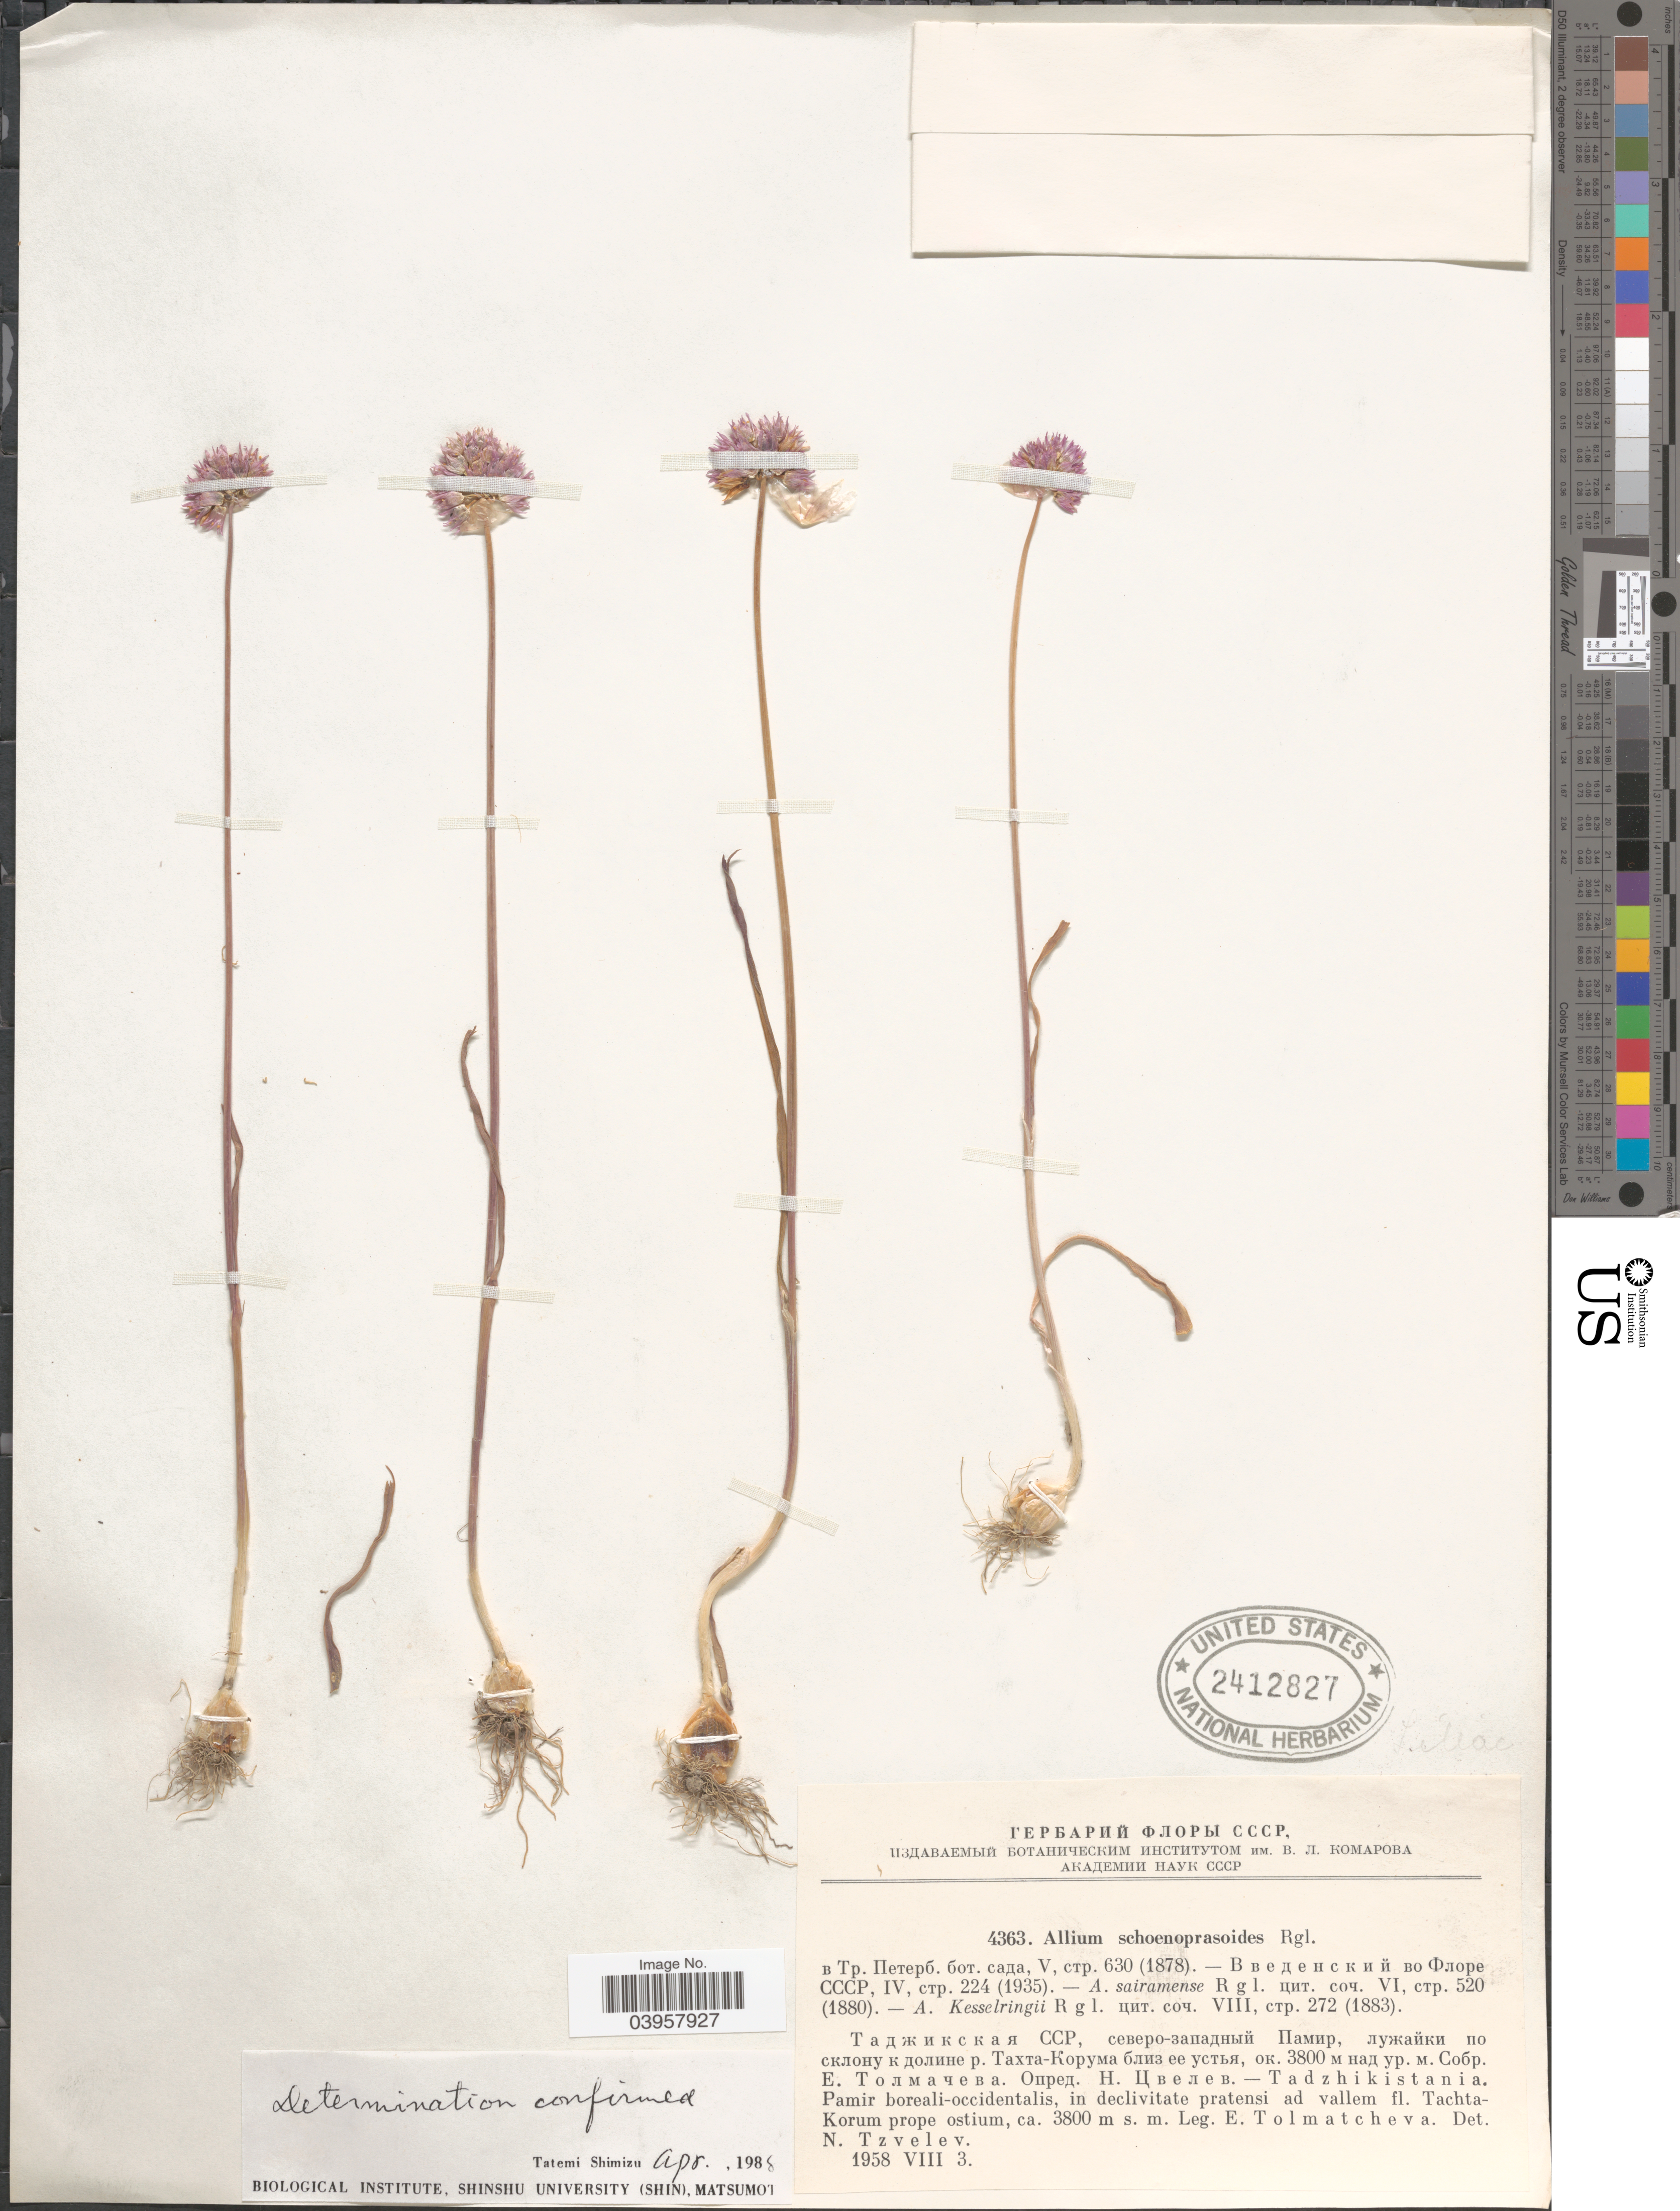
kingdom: Plantae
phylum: Tracheophyta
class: Liliopsida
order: Asparagales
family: Amaryllidaceae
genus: Allium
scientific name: Allium schoenoprasoides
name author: Regel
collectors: E. Tolmatcheva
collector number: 4363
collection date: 1958-08-03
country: Tajikistan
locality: Tadzhikistania. Pamir boreali-occidentalis, in declivitate pratensi ad vallem fl. Tachta-Korum prope ostium.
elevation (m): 3800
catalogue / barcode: US 2412827